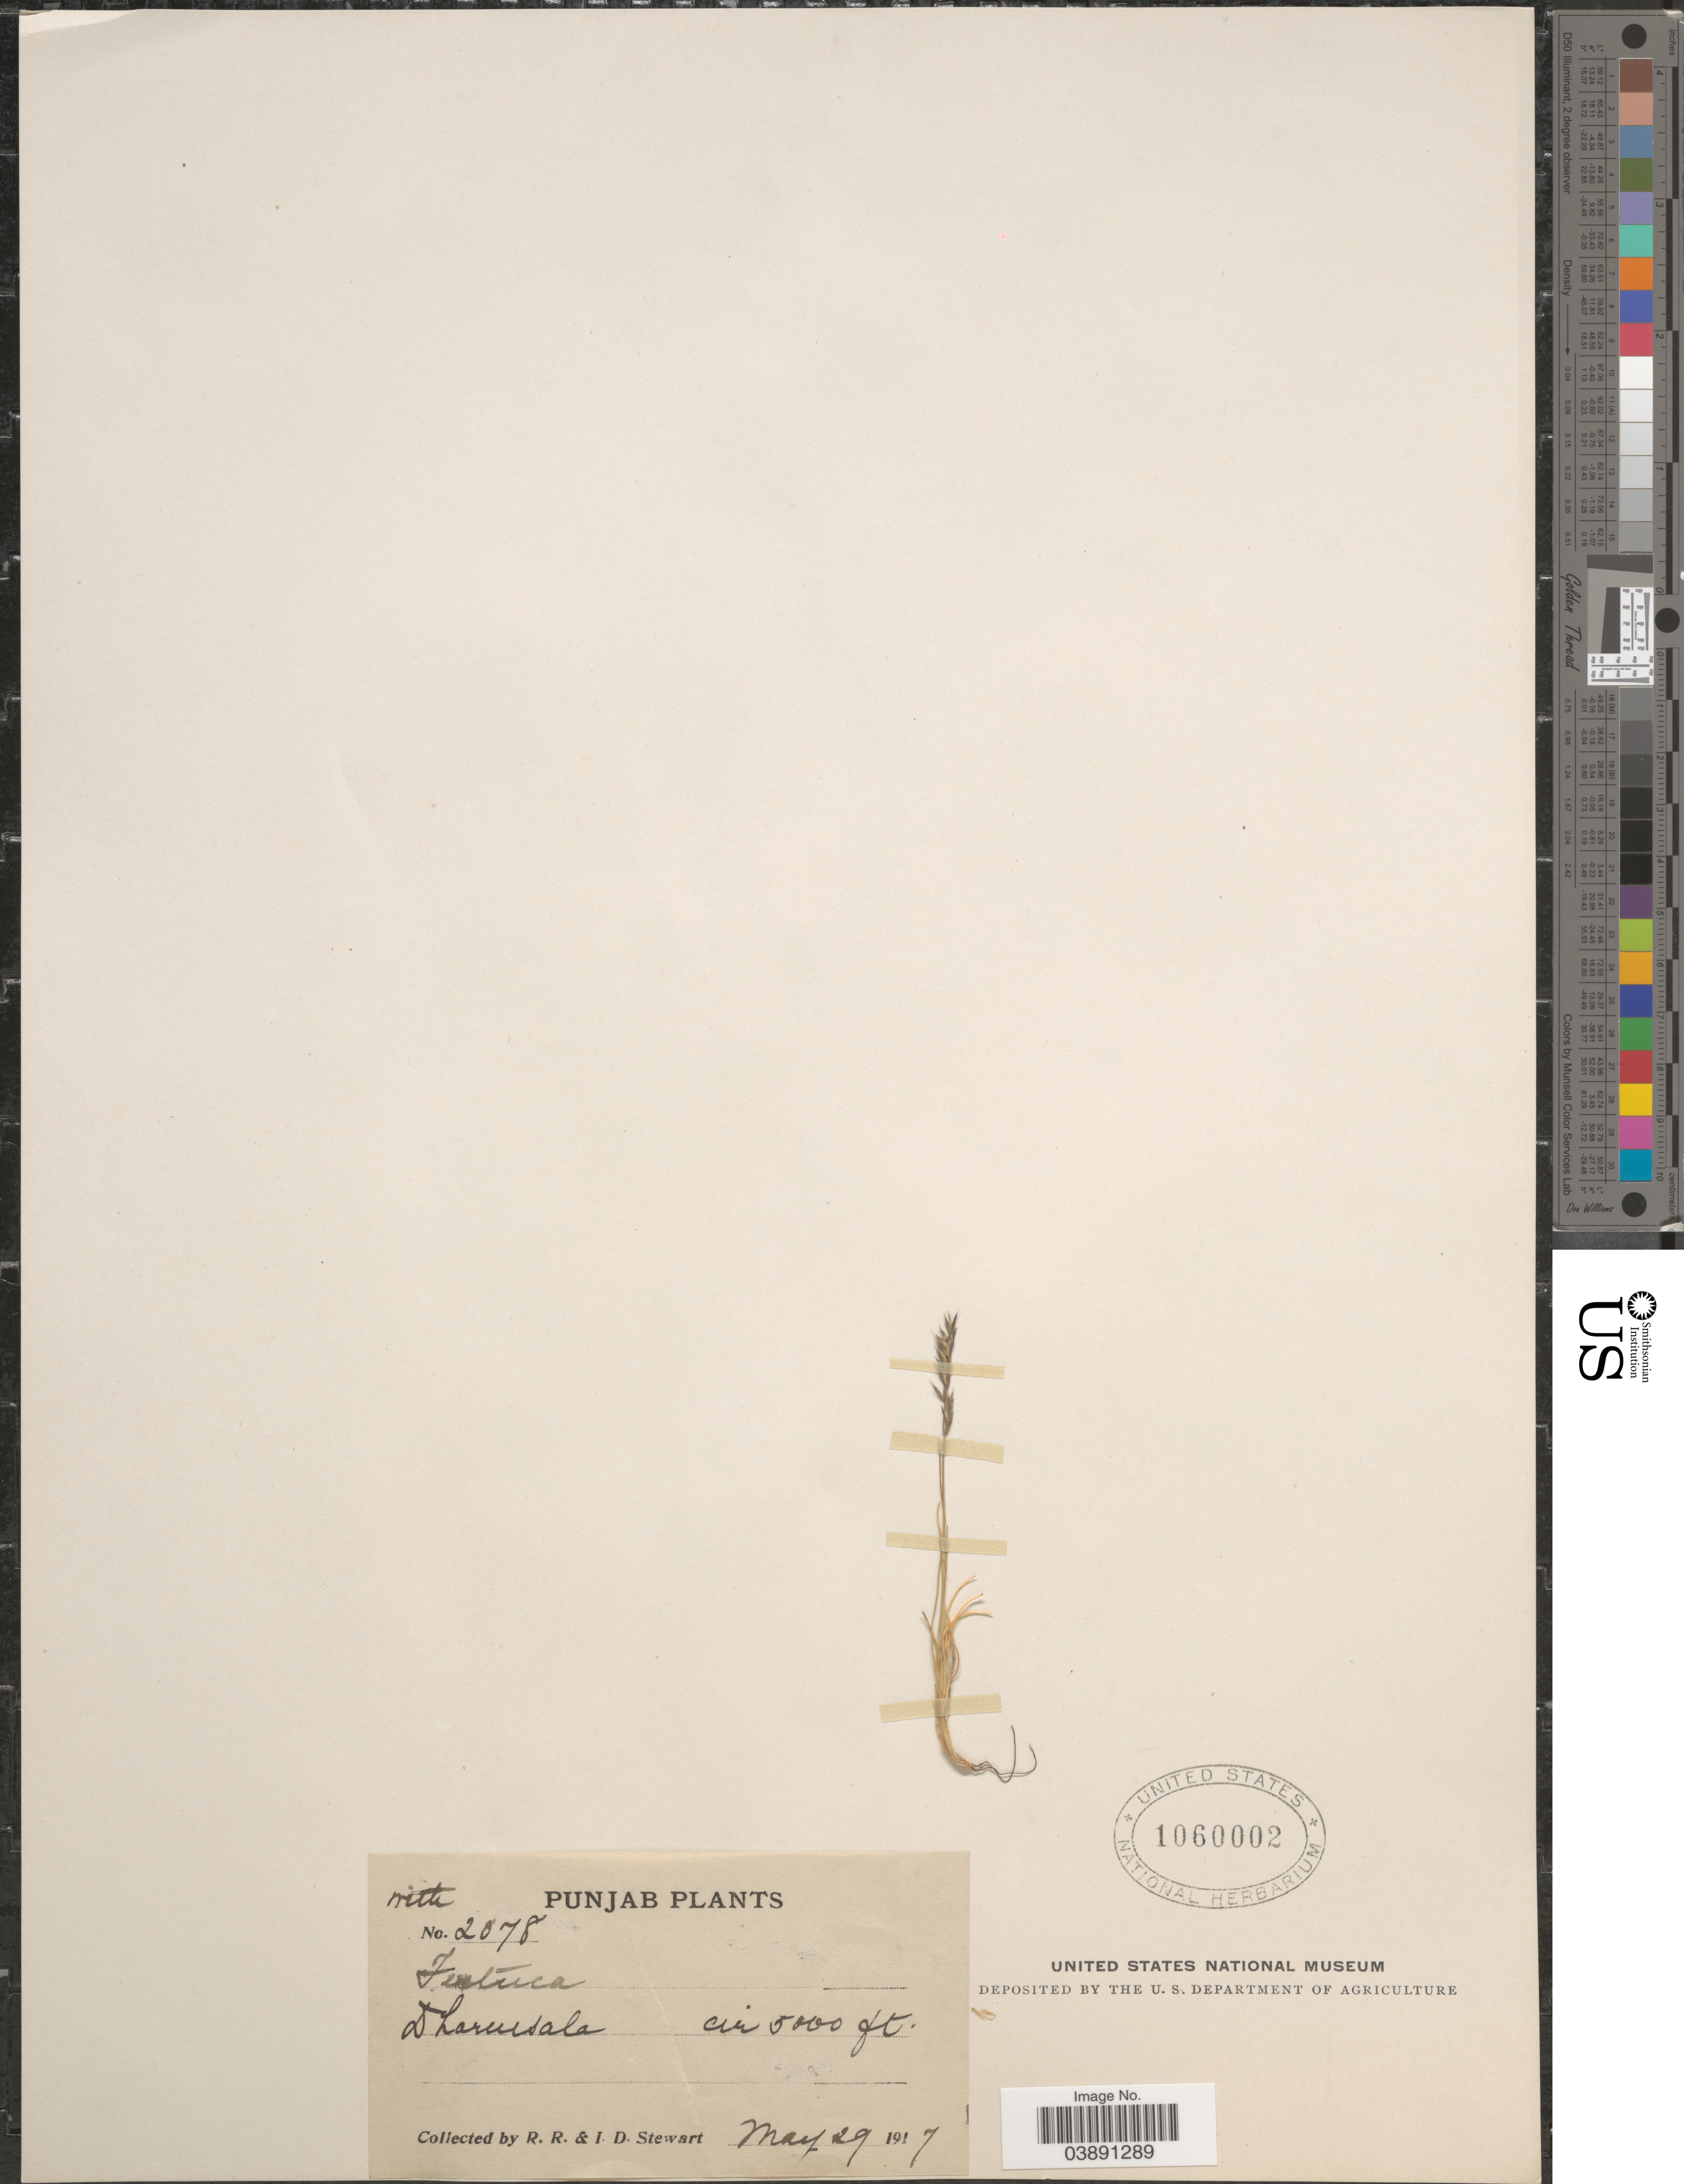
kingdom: Plantae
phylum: Tracheophyta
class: Liliopsida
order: Poales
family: Poaceae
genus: Festuca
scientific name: Festuca sp.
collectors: R. Stewart & I. Stewart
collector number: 2078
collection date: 1917-05-29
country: India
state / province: Himachal Pradesh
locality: Dharmsala.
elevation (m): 1524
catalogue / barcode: US 1060002